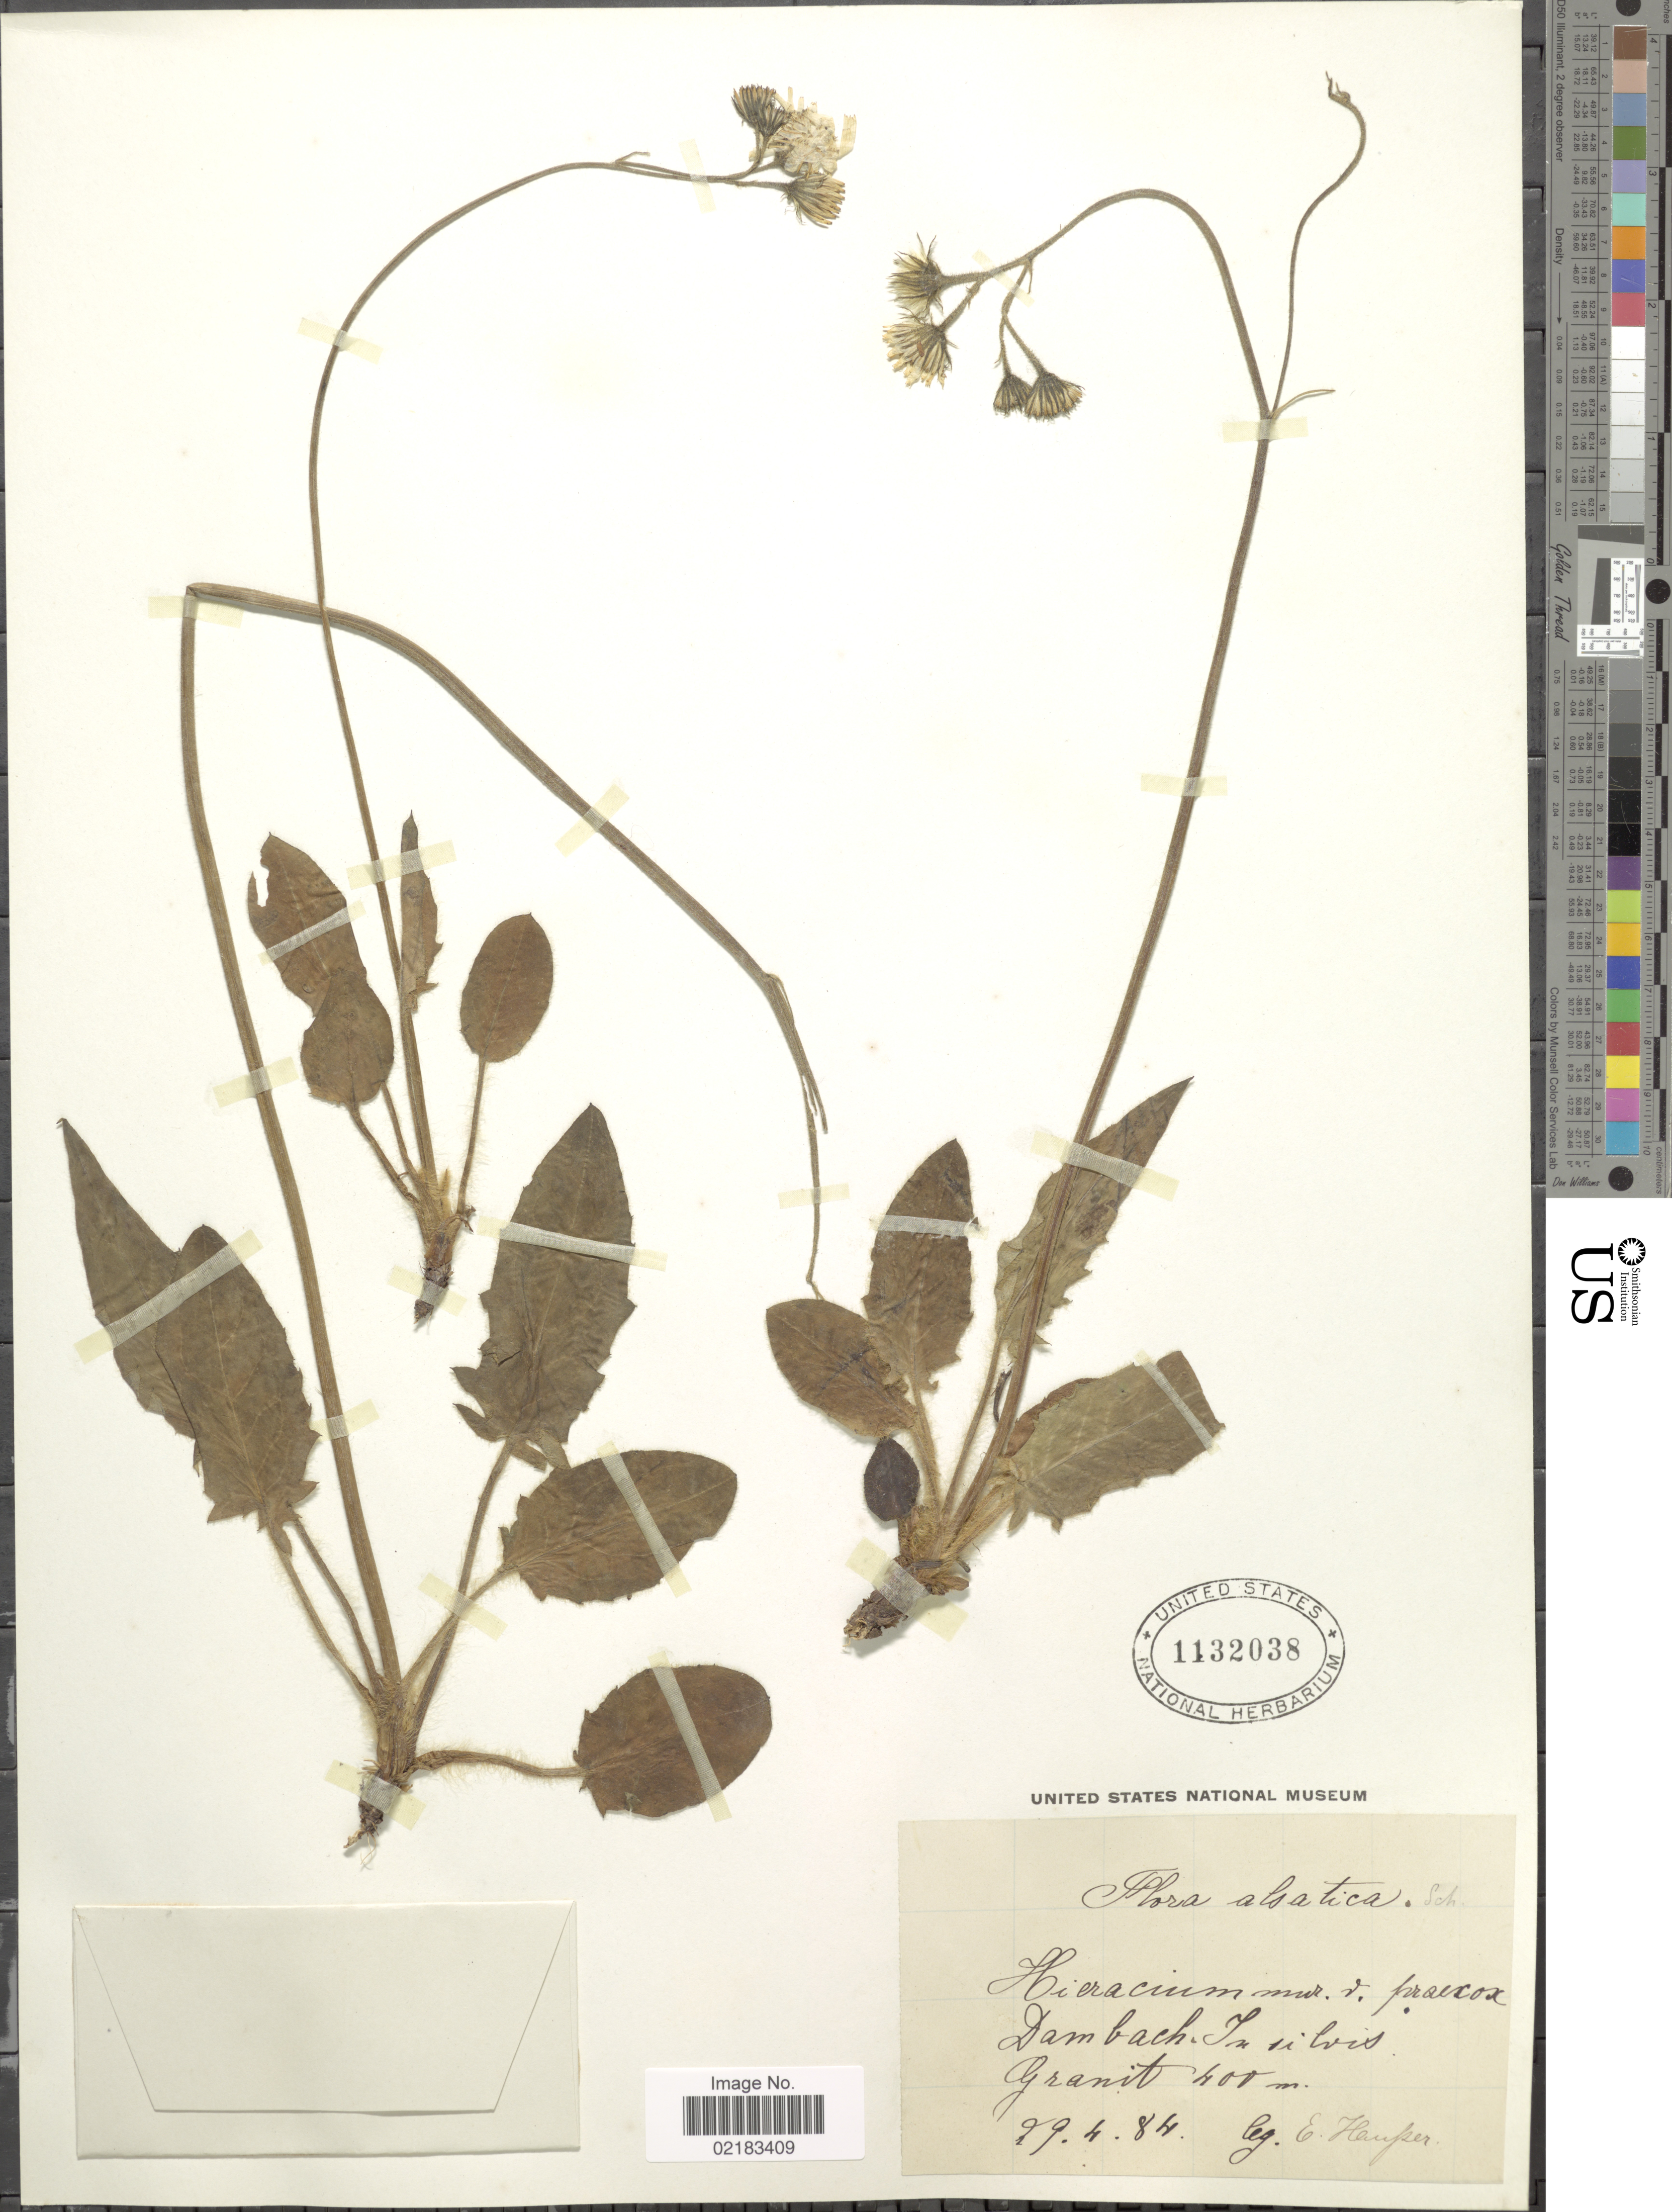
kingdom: Plantae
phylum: Tracheophyta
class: Magnoliopsida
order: Asterales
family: Asteraceae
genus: Hieracium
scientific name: Hieracium murorum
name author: L.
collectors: E. Hausser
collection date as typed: Transcribed d/m/y: 29/4/84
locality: Dambach In silvis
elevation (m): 400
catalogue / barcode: US 1132038